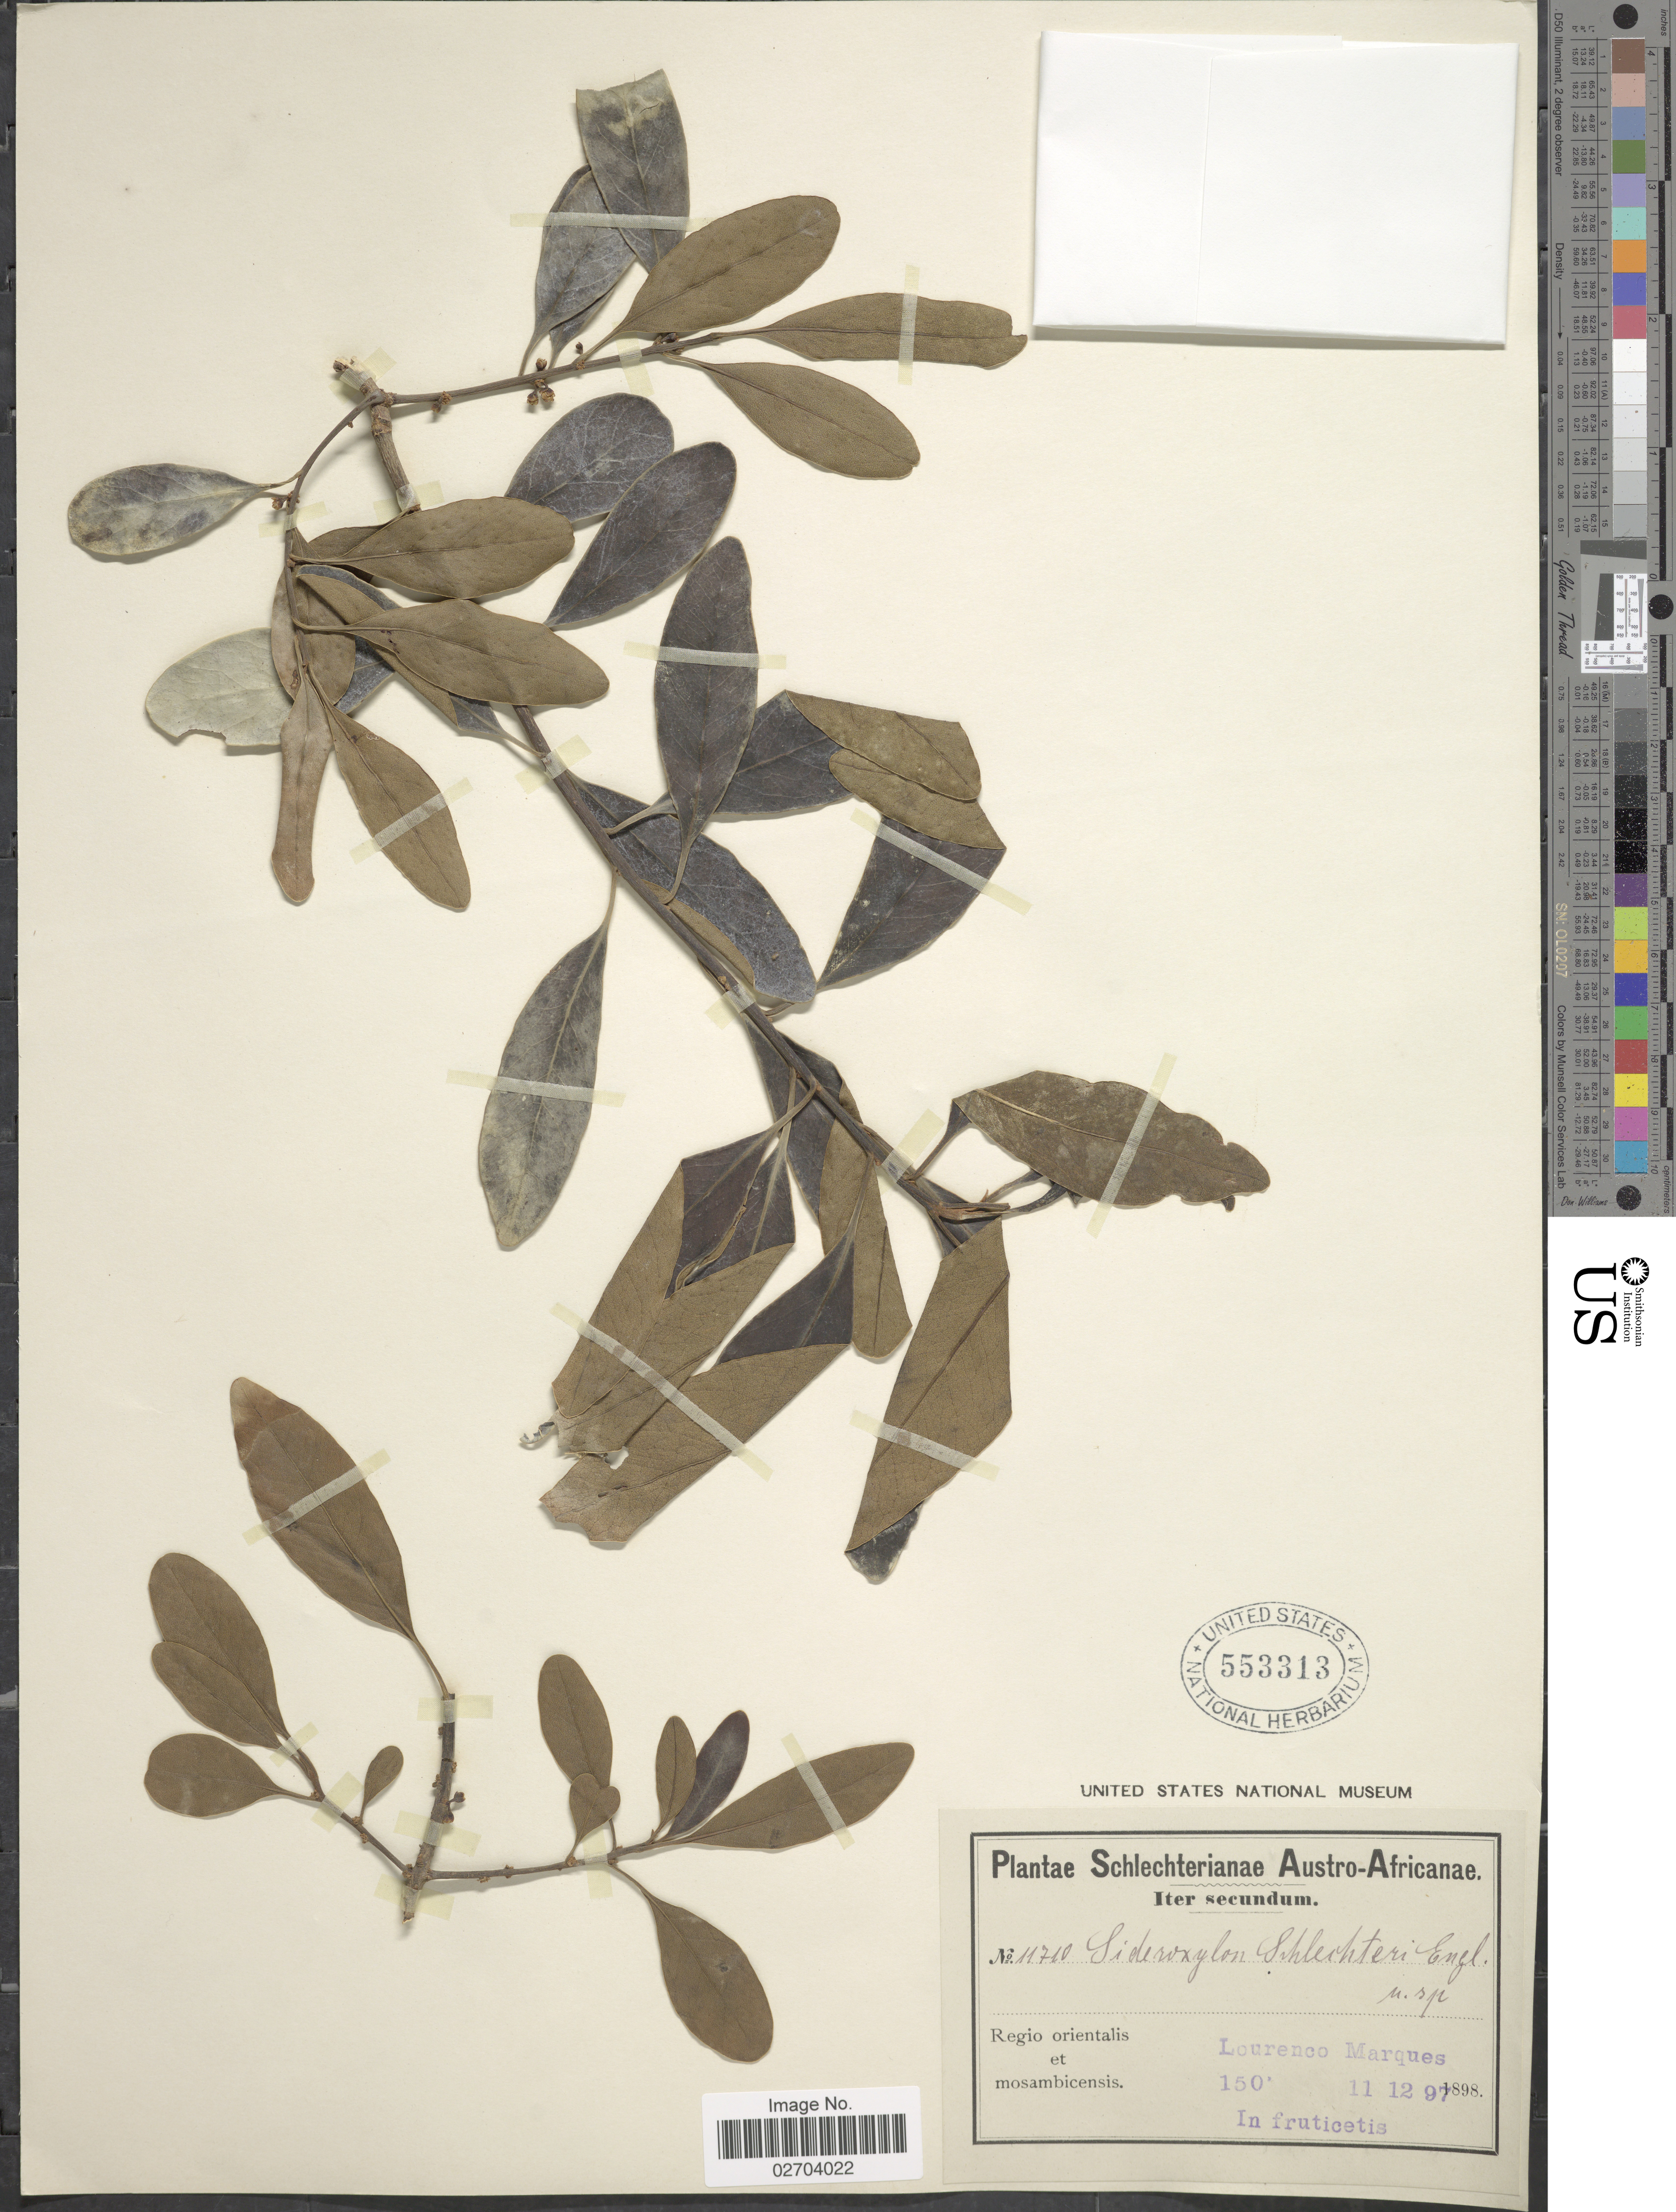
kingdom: Plantae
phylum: Tracheophyta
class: Magnoliopsida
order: Ericales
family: Sapotaceae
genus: Sideroxylon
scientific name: Sideroxylon schlechteri Engl., ined.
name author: Engl.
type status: Type Collection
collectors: Schlechter, --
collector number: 11710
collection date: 1897-12-11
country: Mozambique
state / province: Maputo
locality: Austro-Africanae. Regio orientalis et mosambicensis. Lourenco Marques.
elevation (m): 46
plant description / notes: Annotated as Sideroxylon schlechteri Engl. n. sp.; ined. name, published as Sideroxylon inerme var. schlechteri Engl.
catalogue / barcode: US 553313